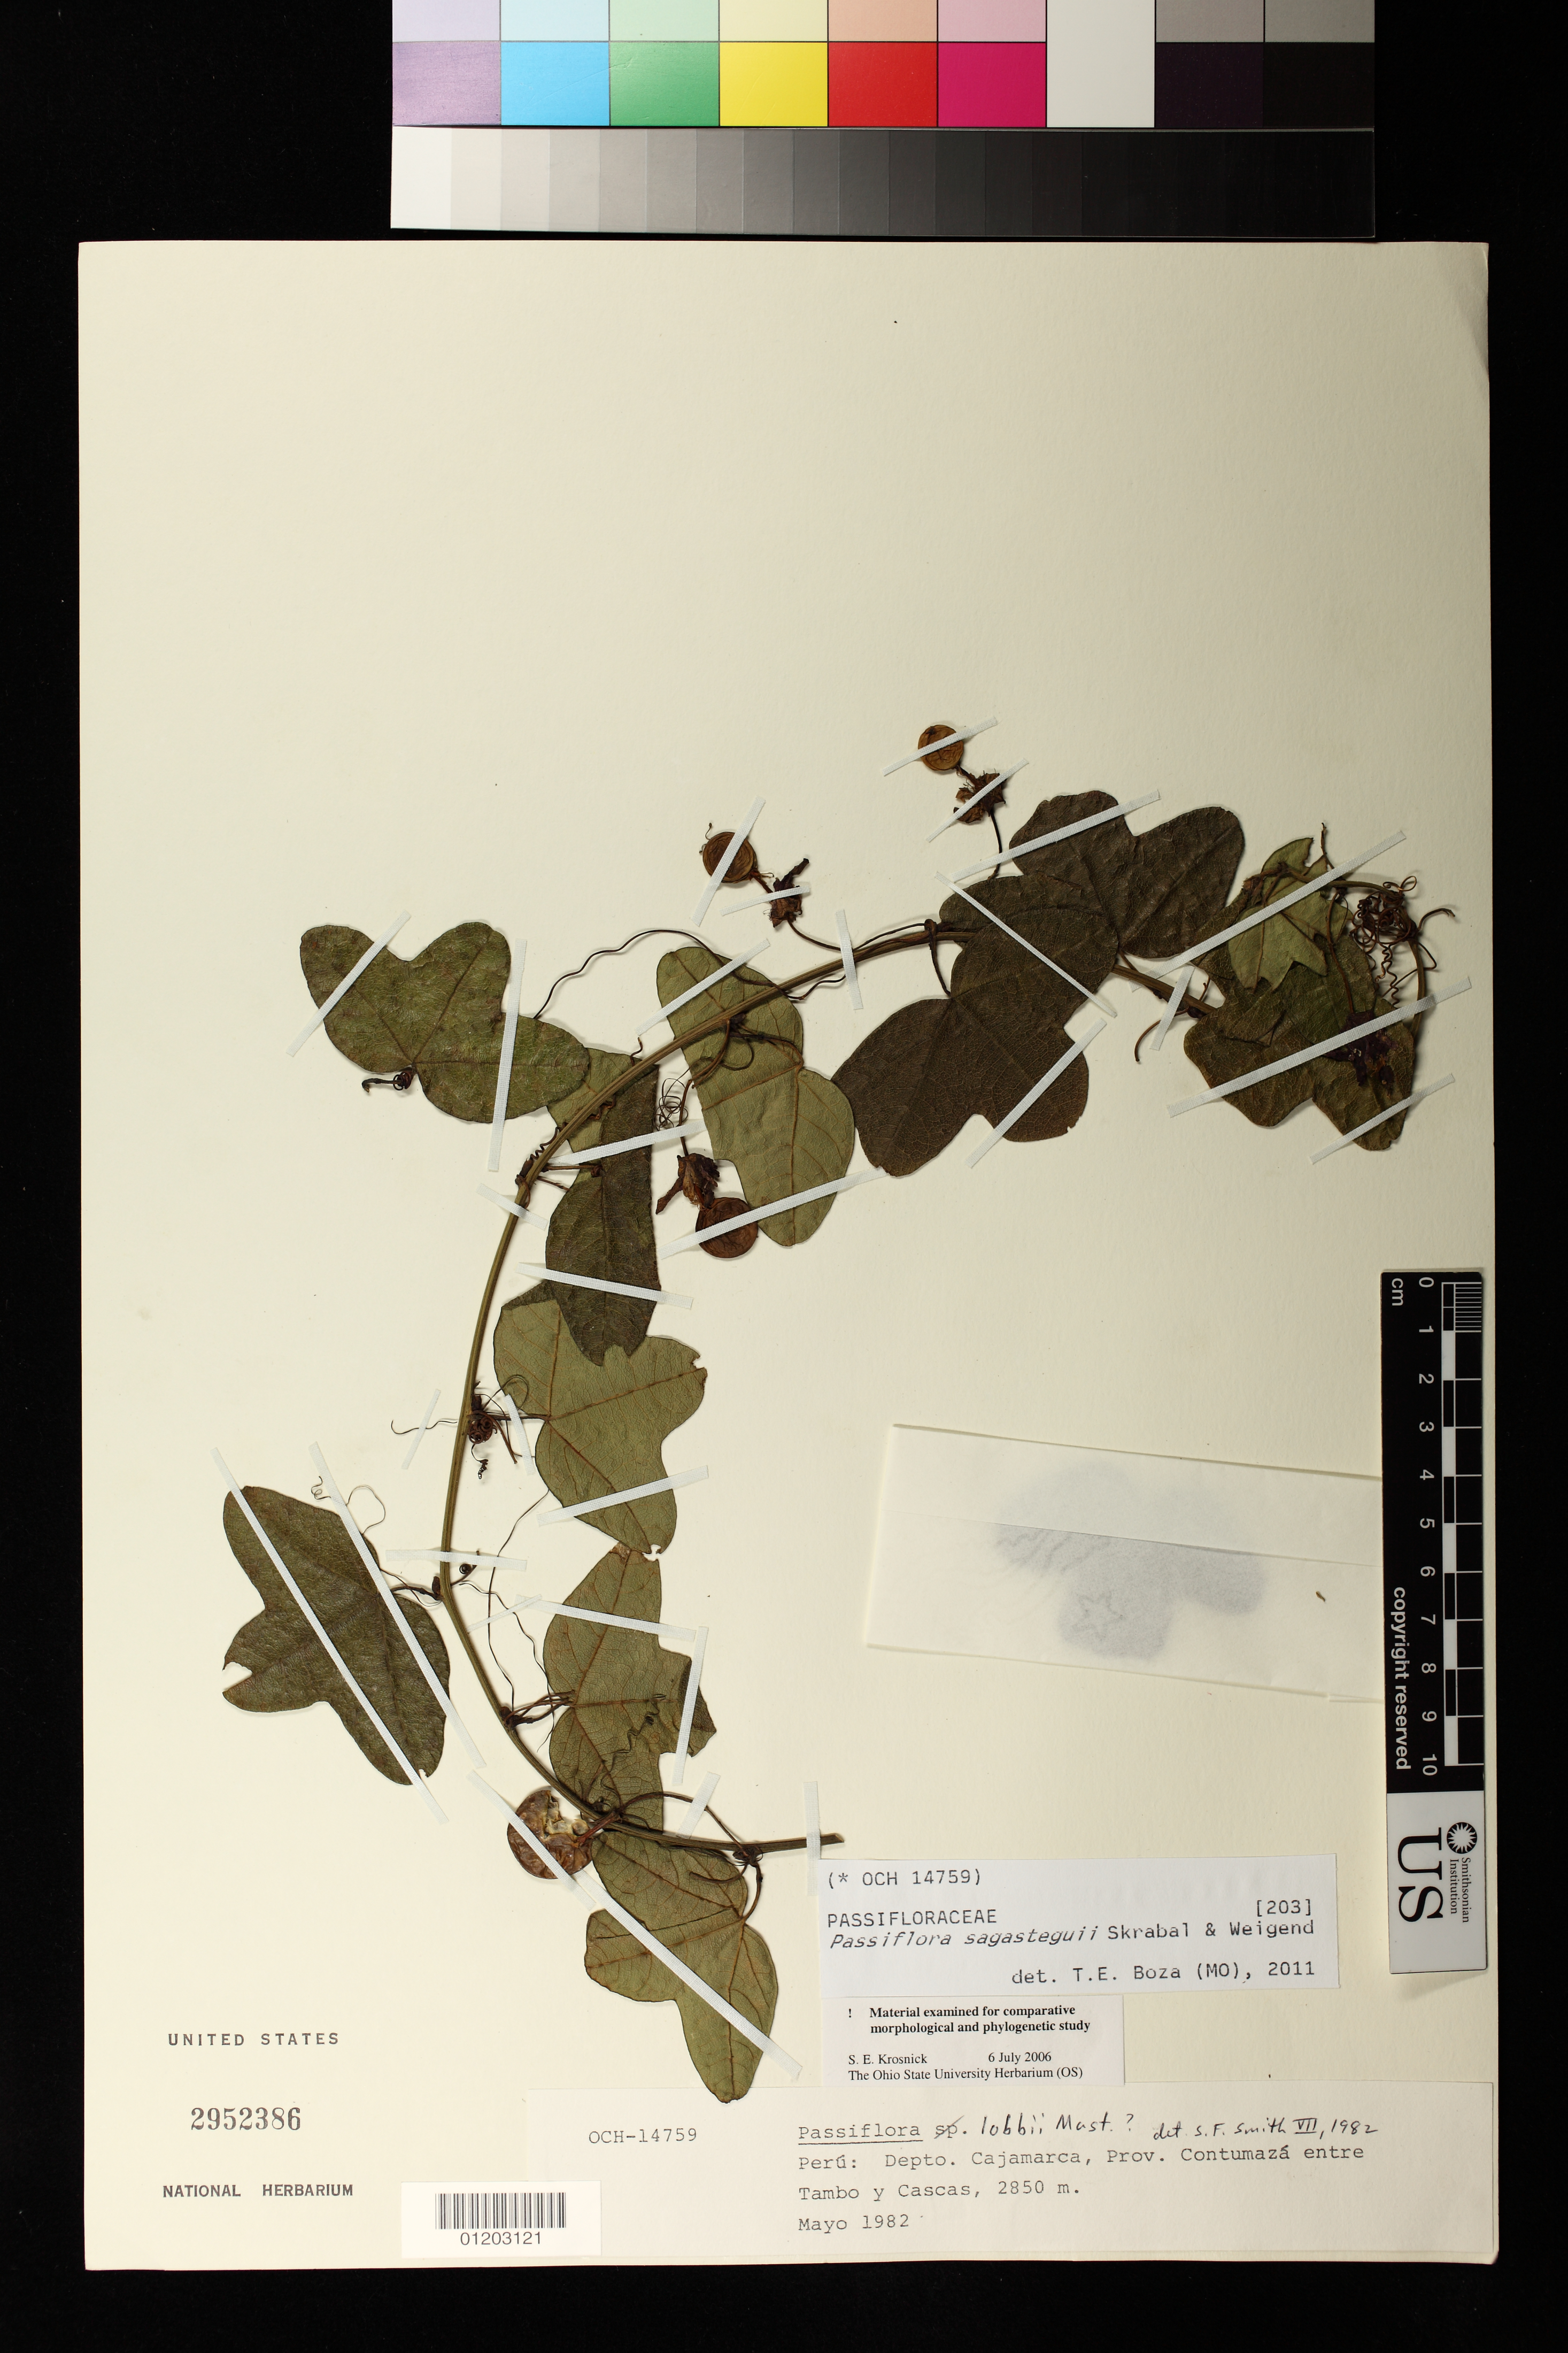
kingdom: Plantae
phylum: Tracheophyta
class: Magnoliopsida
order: Malpighiales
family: Passifloraceae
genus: Passiflora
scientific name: Passiflora sagasteguii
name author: Skrabal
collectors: S.F. Smith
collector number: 14759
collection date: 1982-05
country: Peru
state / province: Cajamarca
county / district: Contumazá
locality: Entre Tambo y Cascas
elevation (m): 2850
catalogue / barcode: US 2952386